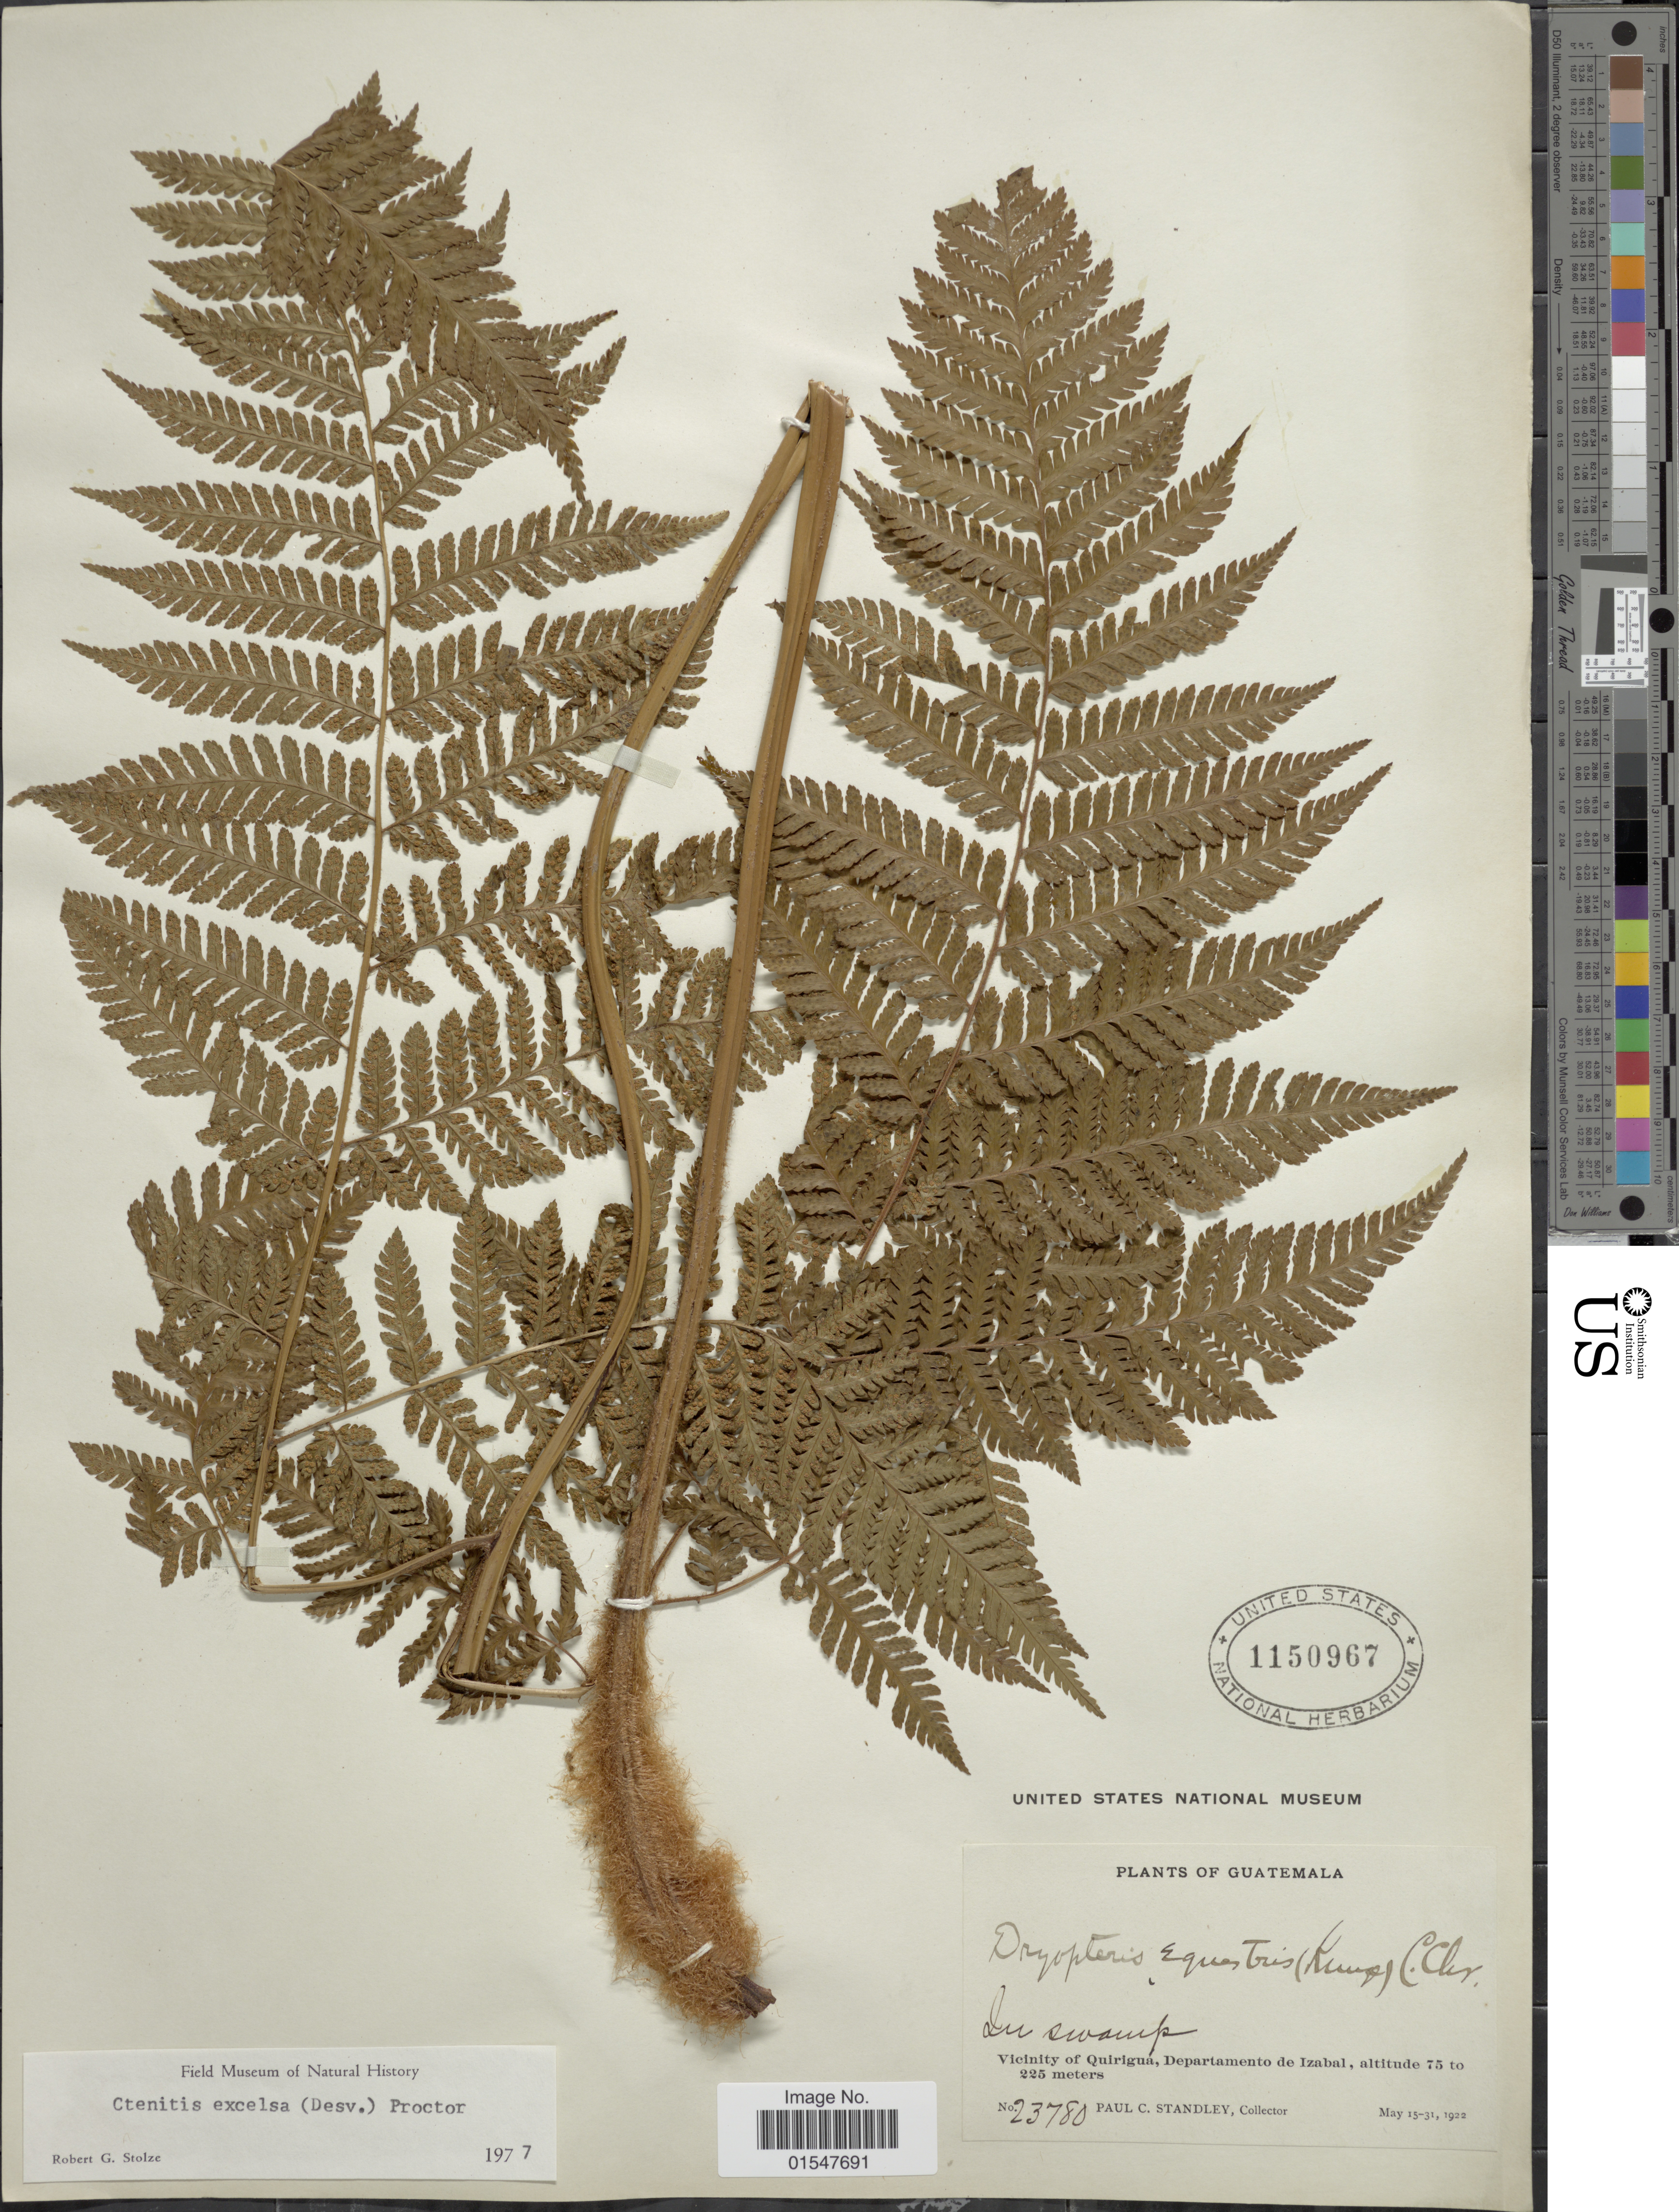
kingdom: Plantae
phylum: Tracheophyta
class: Polypodiopsida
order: Polypodiales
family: Dryopteridaceae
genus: Ctenitis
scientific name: Ctenitis excelsa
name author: (Desv.) Proctor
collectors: P. C. Standley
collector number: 23780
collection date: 1922-05-13/1922-05-31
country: Guatemala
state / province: Izabal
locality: Vicinity of Quirigua, Departamento de Izabal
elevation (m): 75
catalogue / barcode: US 1150967